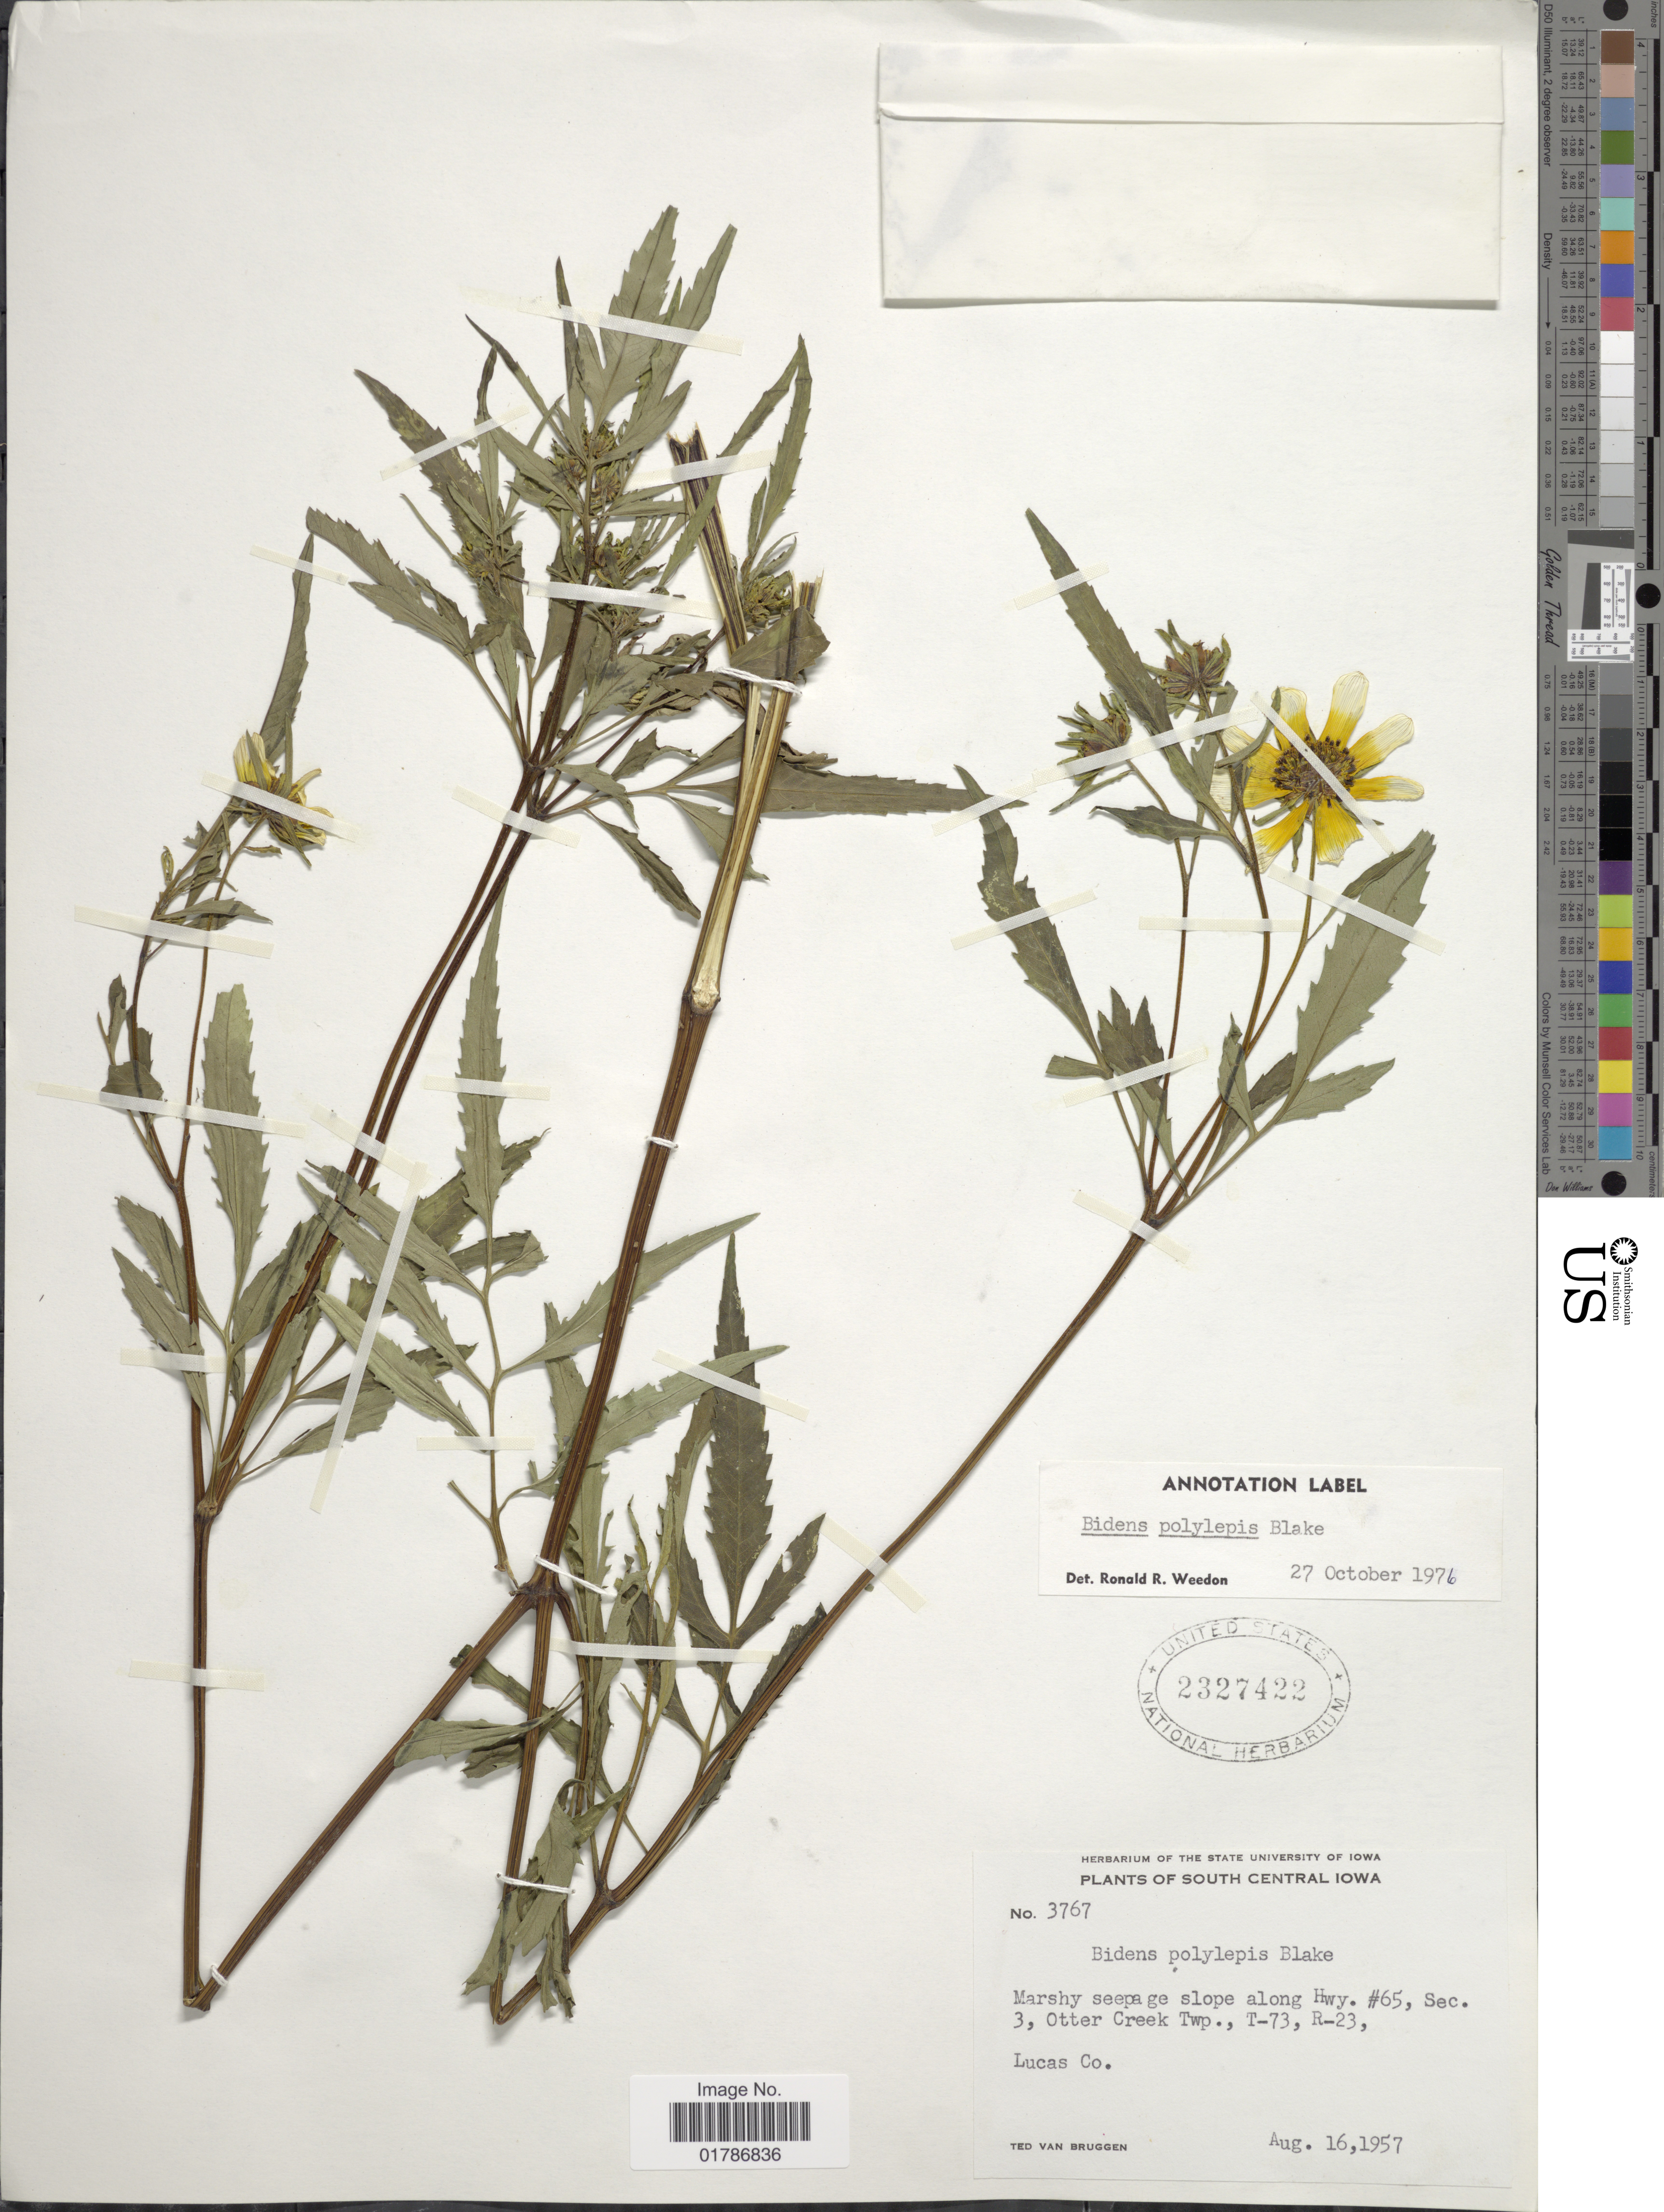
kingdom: Plantae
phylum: Tracheophyta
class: Magnoliopsida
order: Asterales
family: Asteraceae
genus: Bidens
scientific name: Bidens polylepis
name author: S.F. Blake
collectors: T. van Bruggen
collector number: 3767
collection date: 1957-08-16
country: United States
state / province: Iowa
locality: South Central Iowa, Marshy seepage slope along Hwy. #65, Sec. 3, Otter Creek Twp., T-73, R-23, Lucas Co.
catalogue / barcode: US 2327422